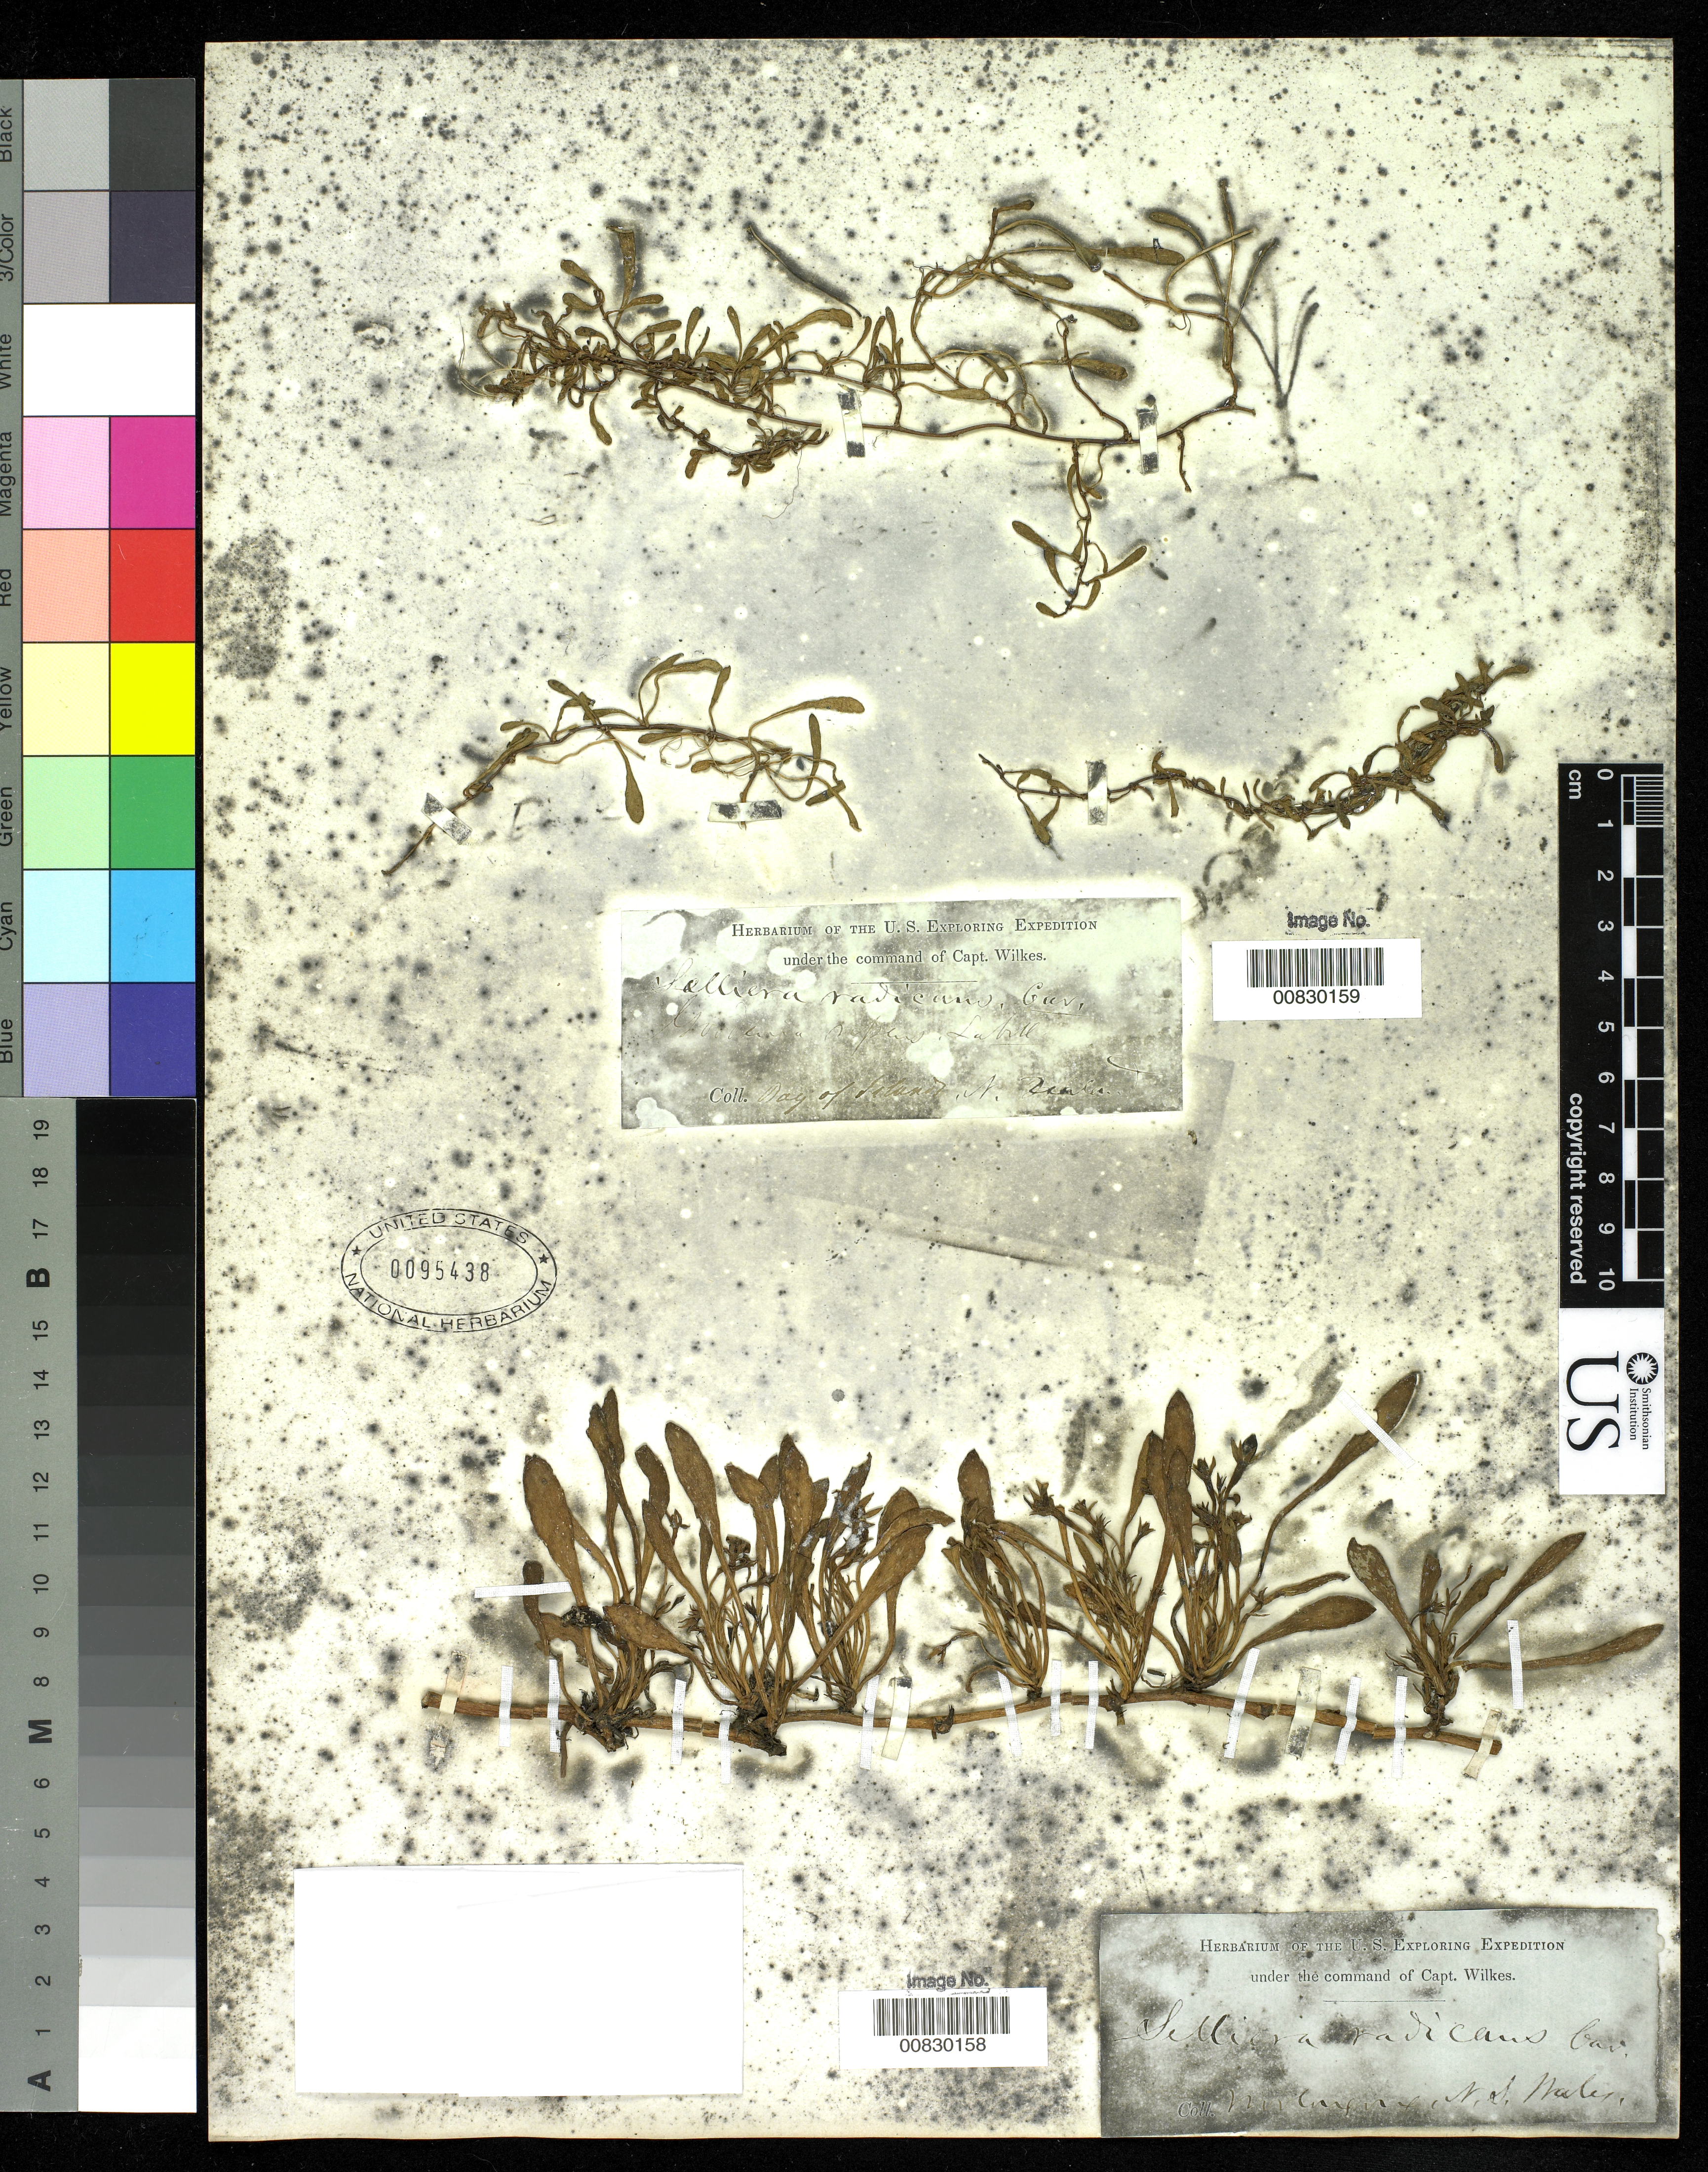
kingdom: Plantae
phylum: Tracheophyta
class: Magnoliopsida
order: Asterales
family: Goodeniaceae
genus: Selliera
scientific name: Selliera radicans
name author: Cav.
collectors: Wilkes Explor. Exped.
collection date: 1838/1842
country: New Zealand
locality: Bay of Islands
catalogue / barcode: US 85438